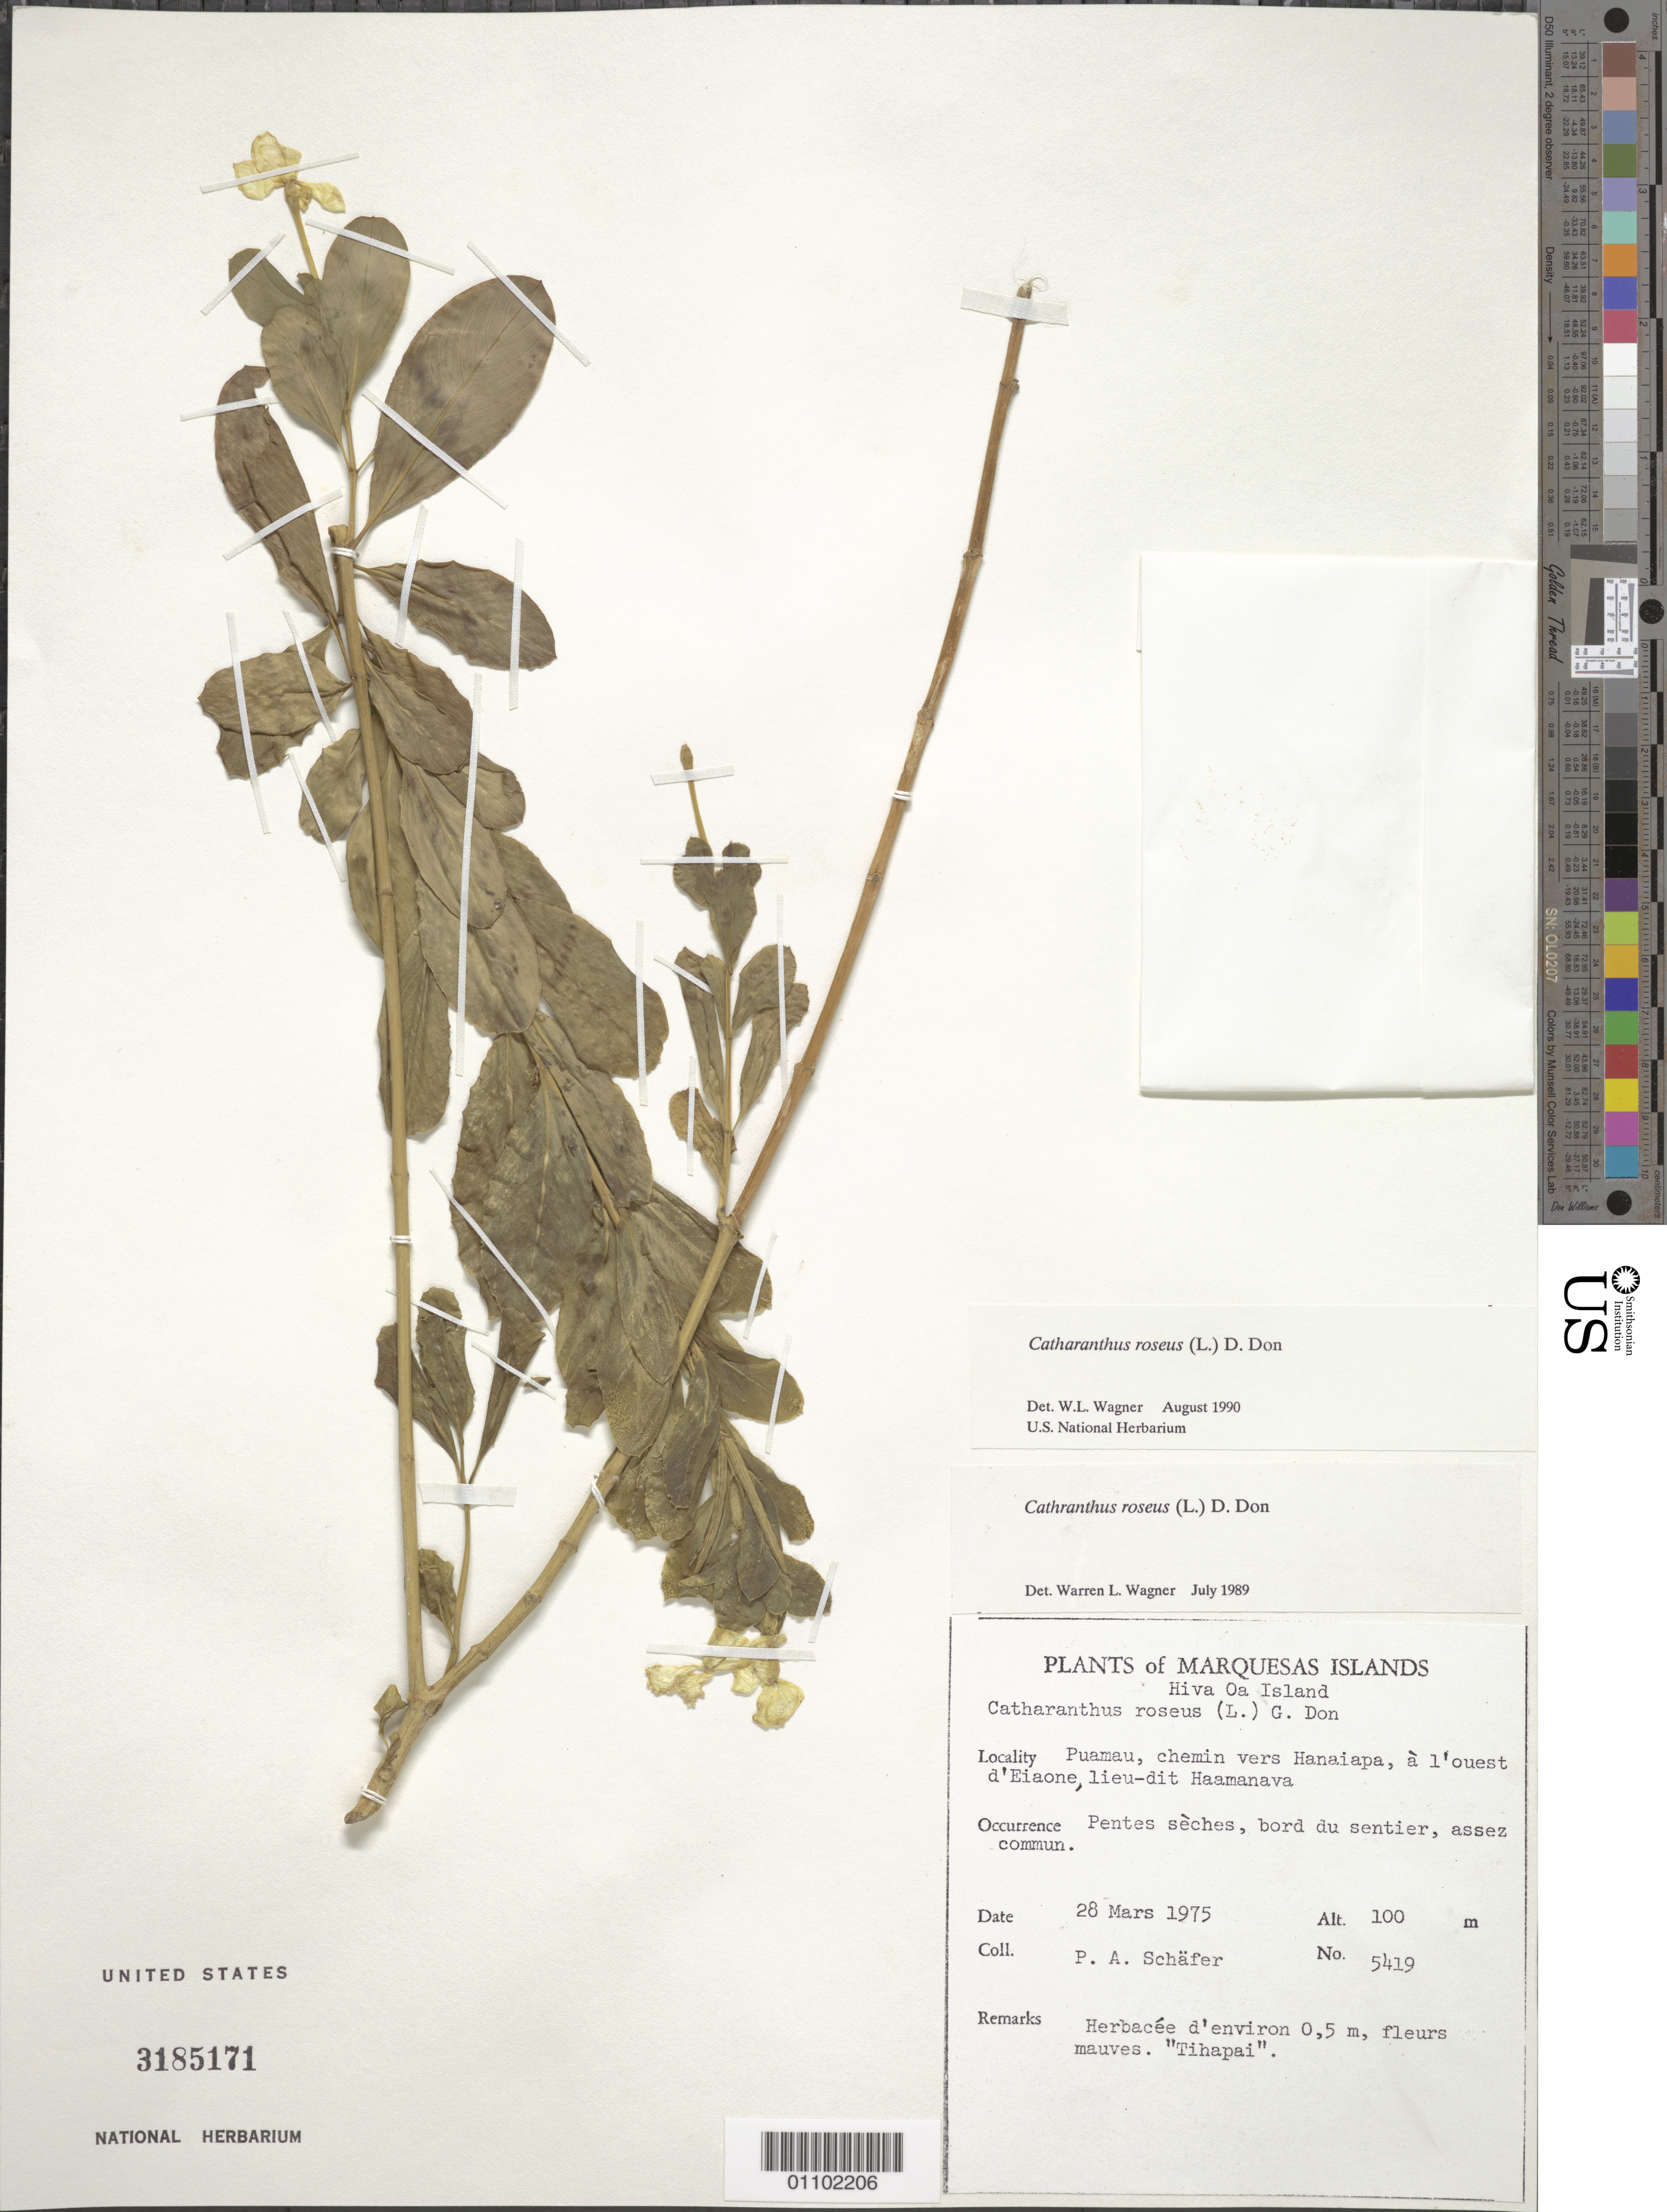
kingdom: Plantae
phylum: Tracheophyta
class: Magnoliopsida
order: Gentianales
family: Apocynaceae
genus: Catharanthus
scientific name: Catharanthus roseus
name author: (L.) G. Don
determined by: Wagner, W. L., (BOT), Smithsonian Institution - National Museum of Natural History (UNITED STATES)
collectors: P. A. Schäfer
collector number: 5419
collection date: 1975-03-20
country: French Polynesia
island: Hiva Oa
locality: Puamau, chemin vers Hanaiapa, à l'ouest d'Eiaone, lieu-dit Haamanava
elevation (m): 100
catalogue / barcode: US 3185171